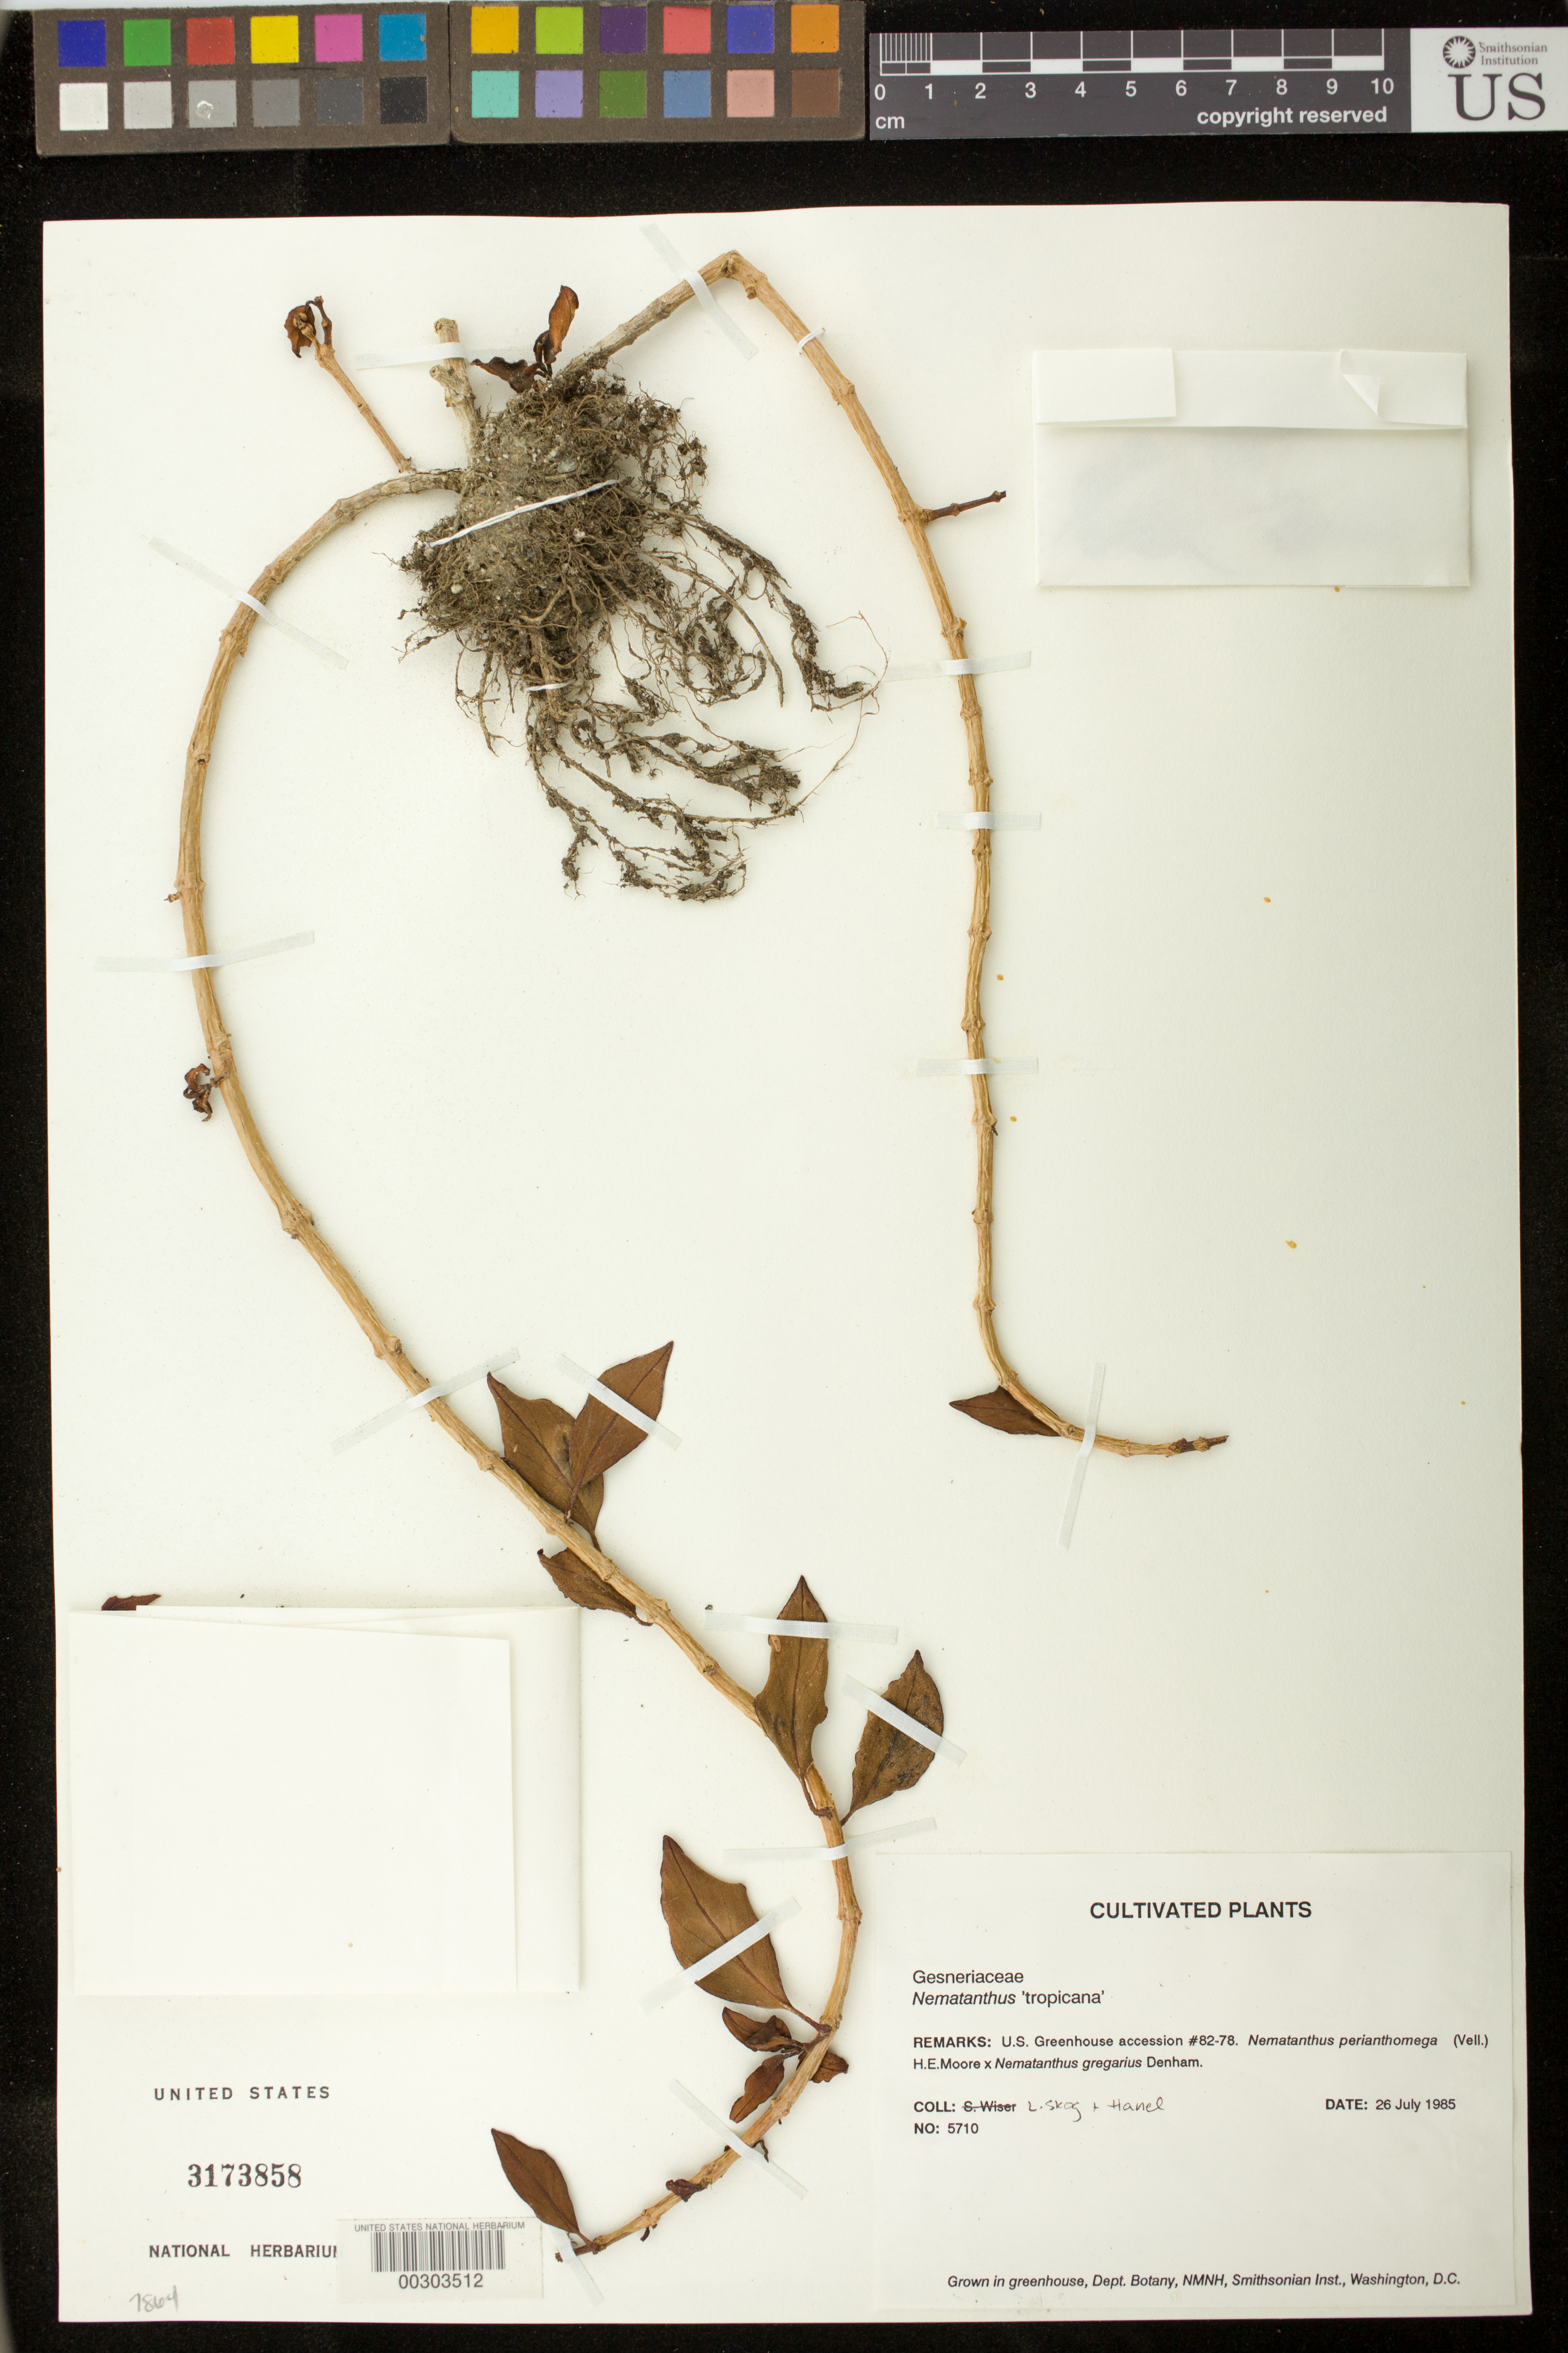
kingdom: Plantae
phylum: Tracheophyta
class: Magnoliopsida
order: Lamiales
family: Gesneriaceae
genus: Nematanthus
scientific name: Nematanthus 'Tropicana'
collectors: L. E. Skog & S. Hanel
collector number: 5710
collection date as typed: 26 Jul 1985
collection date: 1985-07-26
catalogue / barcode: US 3173858